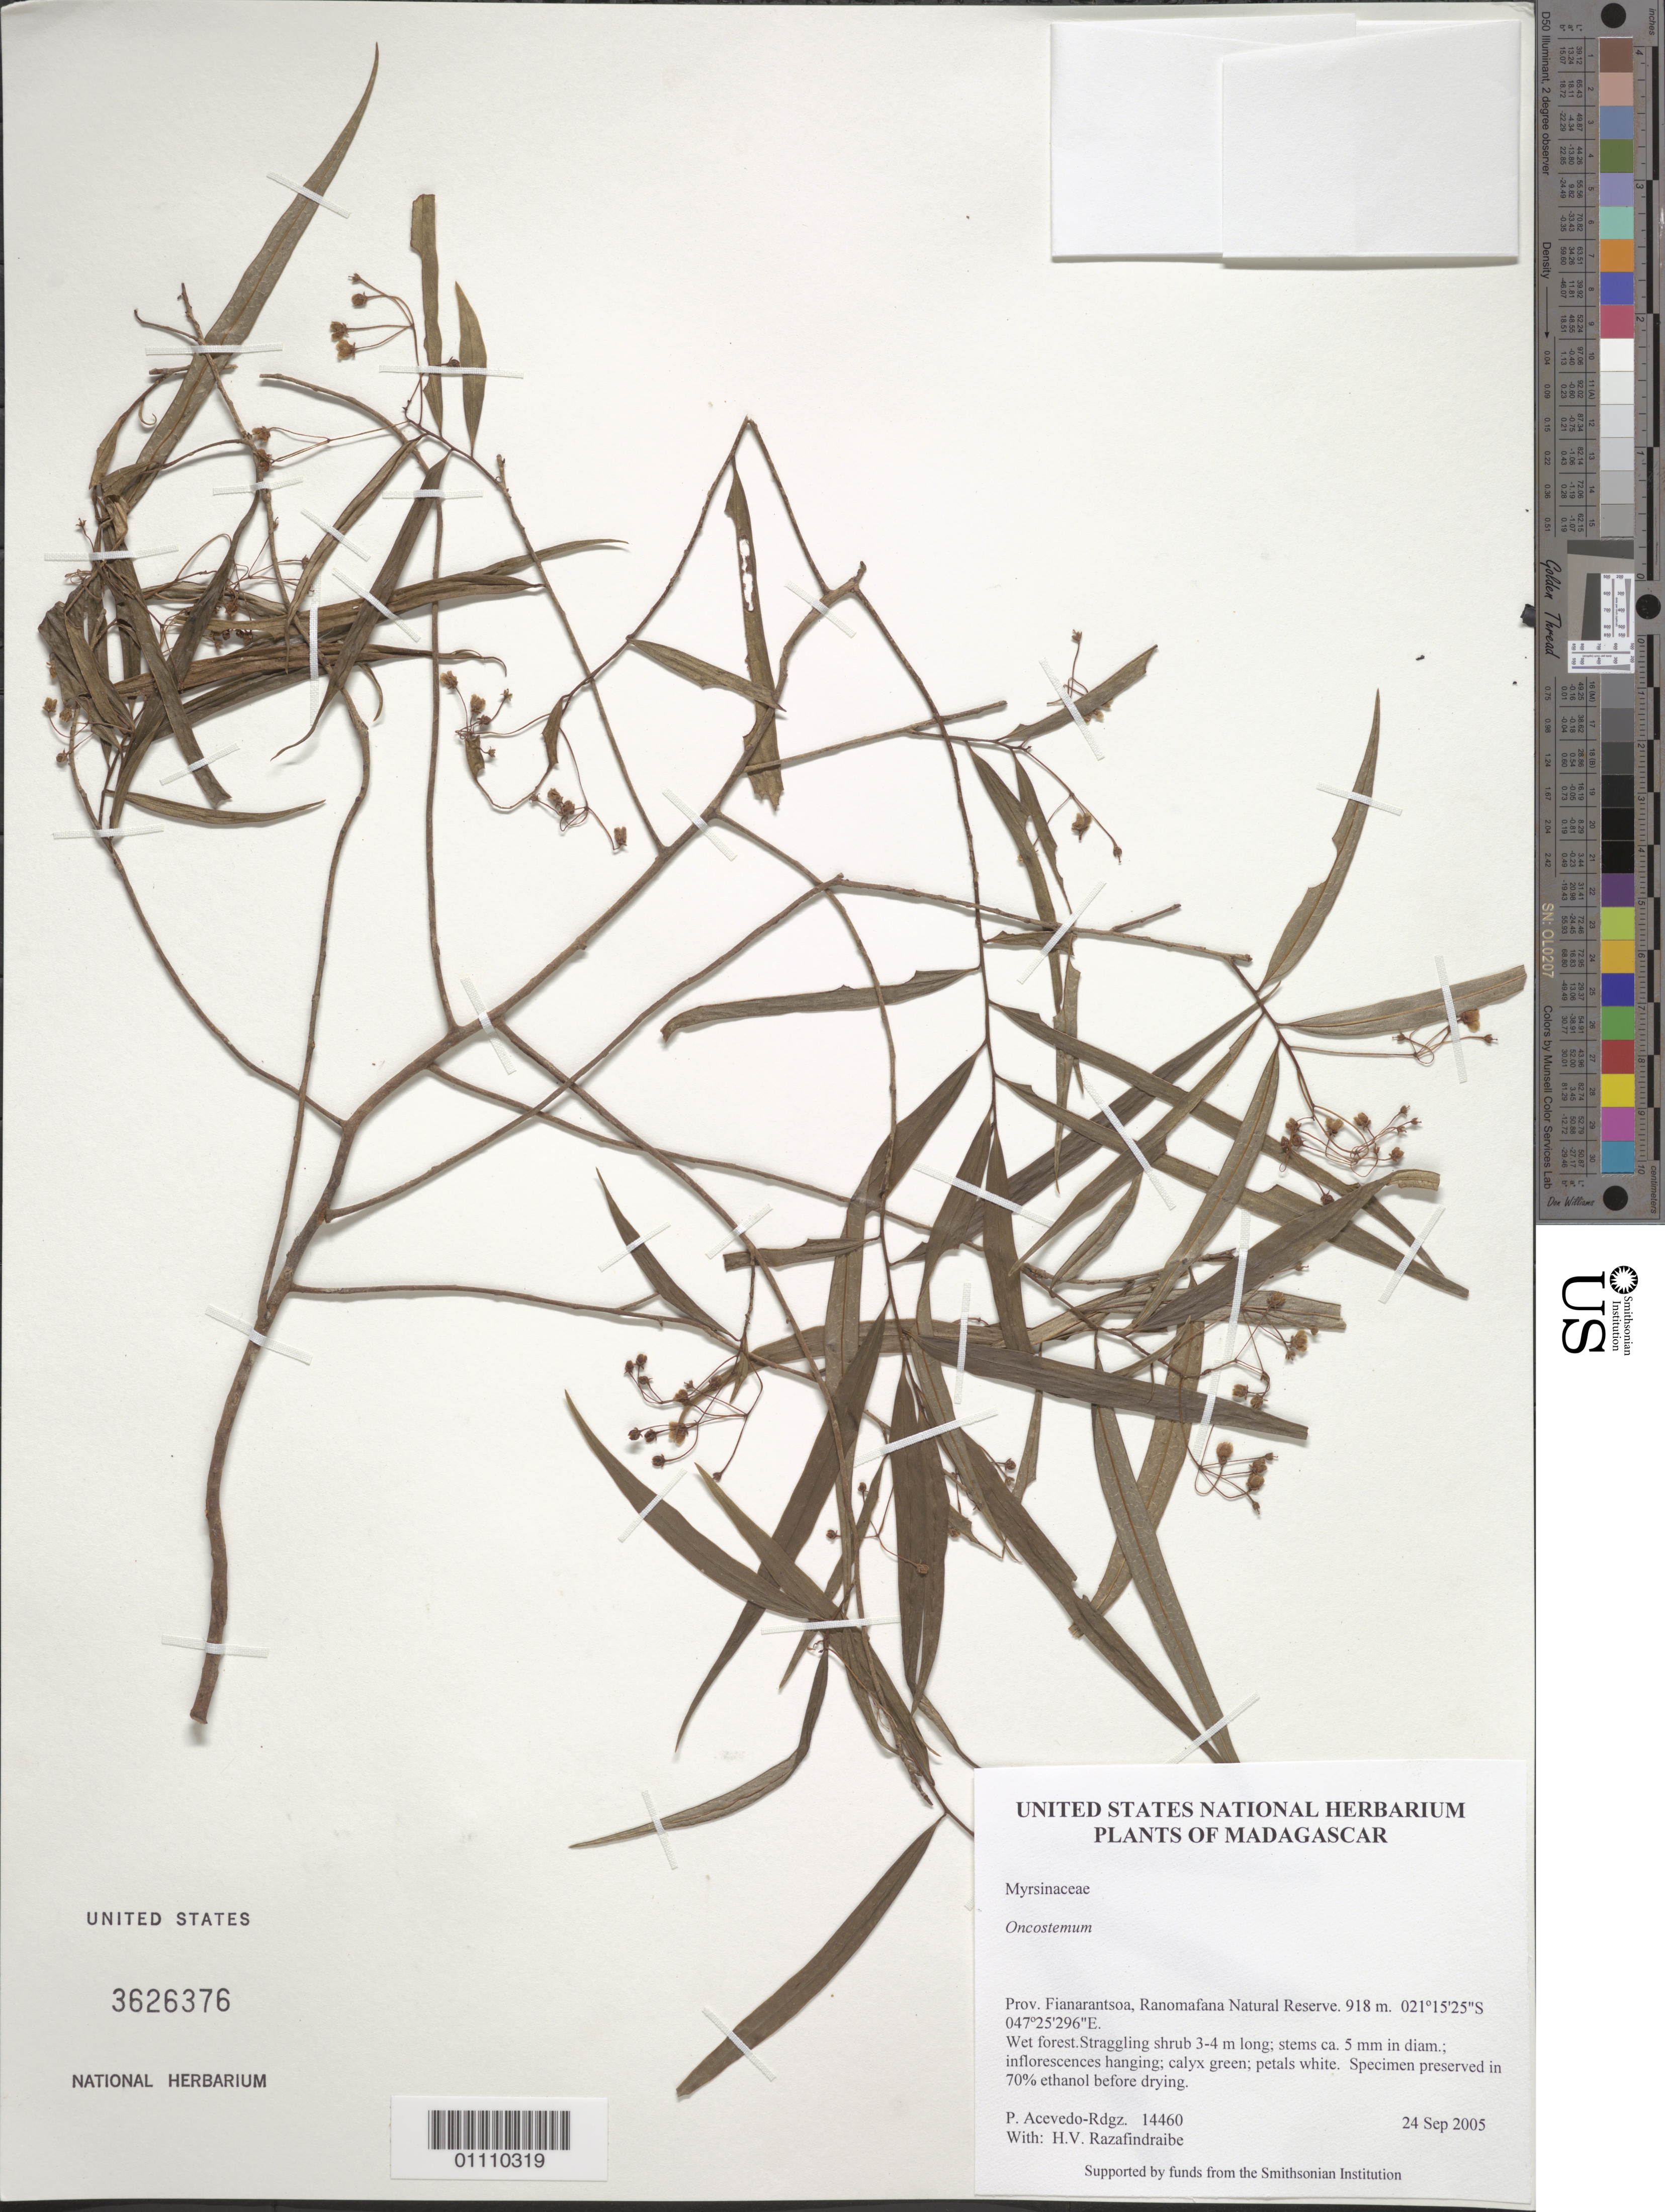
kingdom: Plantae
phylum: Tracheophyta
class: Magnoliopsida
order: Ericales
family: Primulaceae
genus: Oncostemum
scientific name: Oncostemum sp.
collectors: P. Acevedo-Rodr. & H. Razafindraibe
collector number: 14460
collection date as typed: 24 Sep 2005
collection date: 2005-09-24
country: Madagascar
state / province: Haute Matsiatra / Vatovavy Fitovinany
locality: Prov. Fianarantsoa, Ranomafana Natural Reserve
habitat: Wet forest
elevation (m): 918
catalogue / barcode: US 3626376